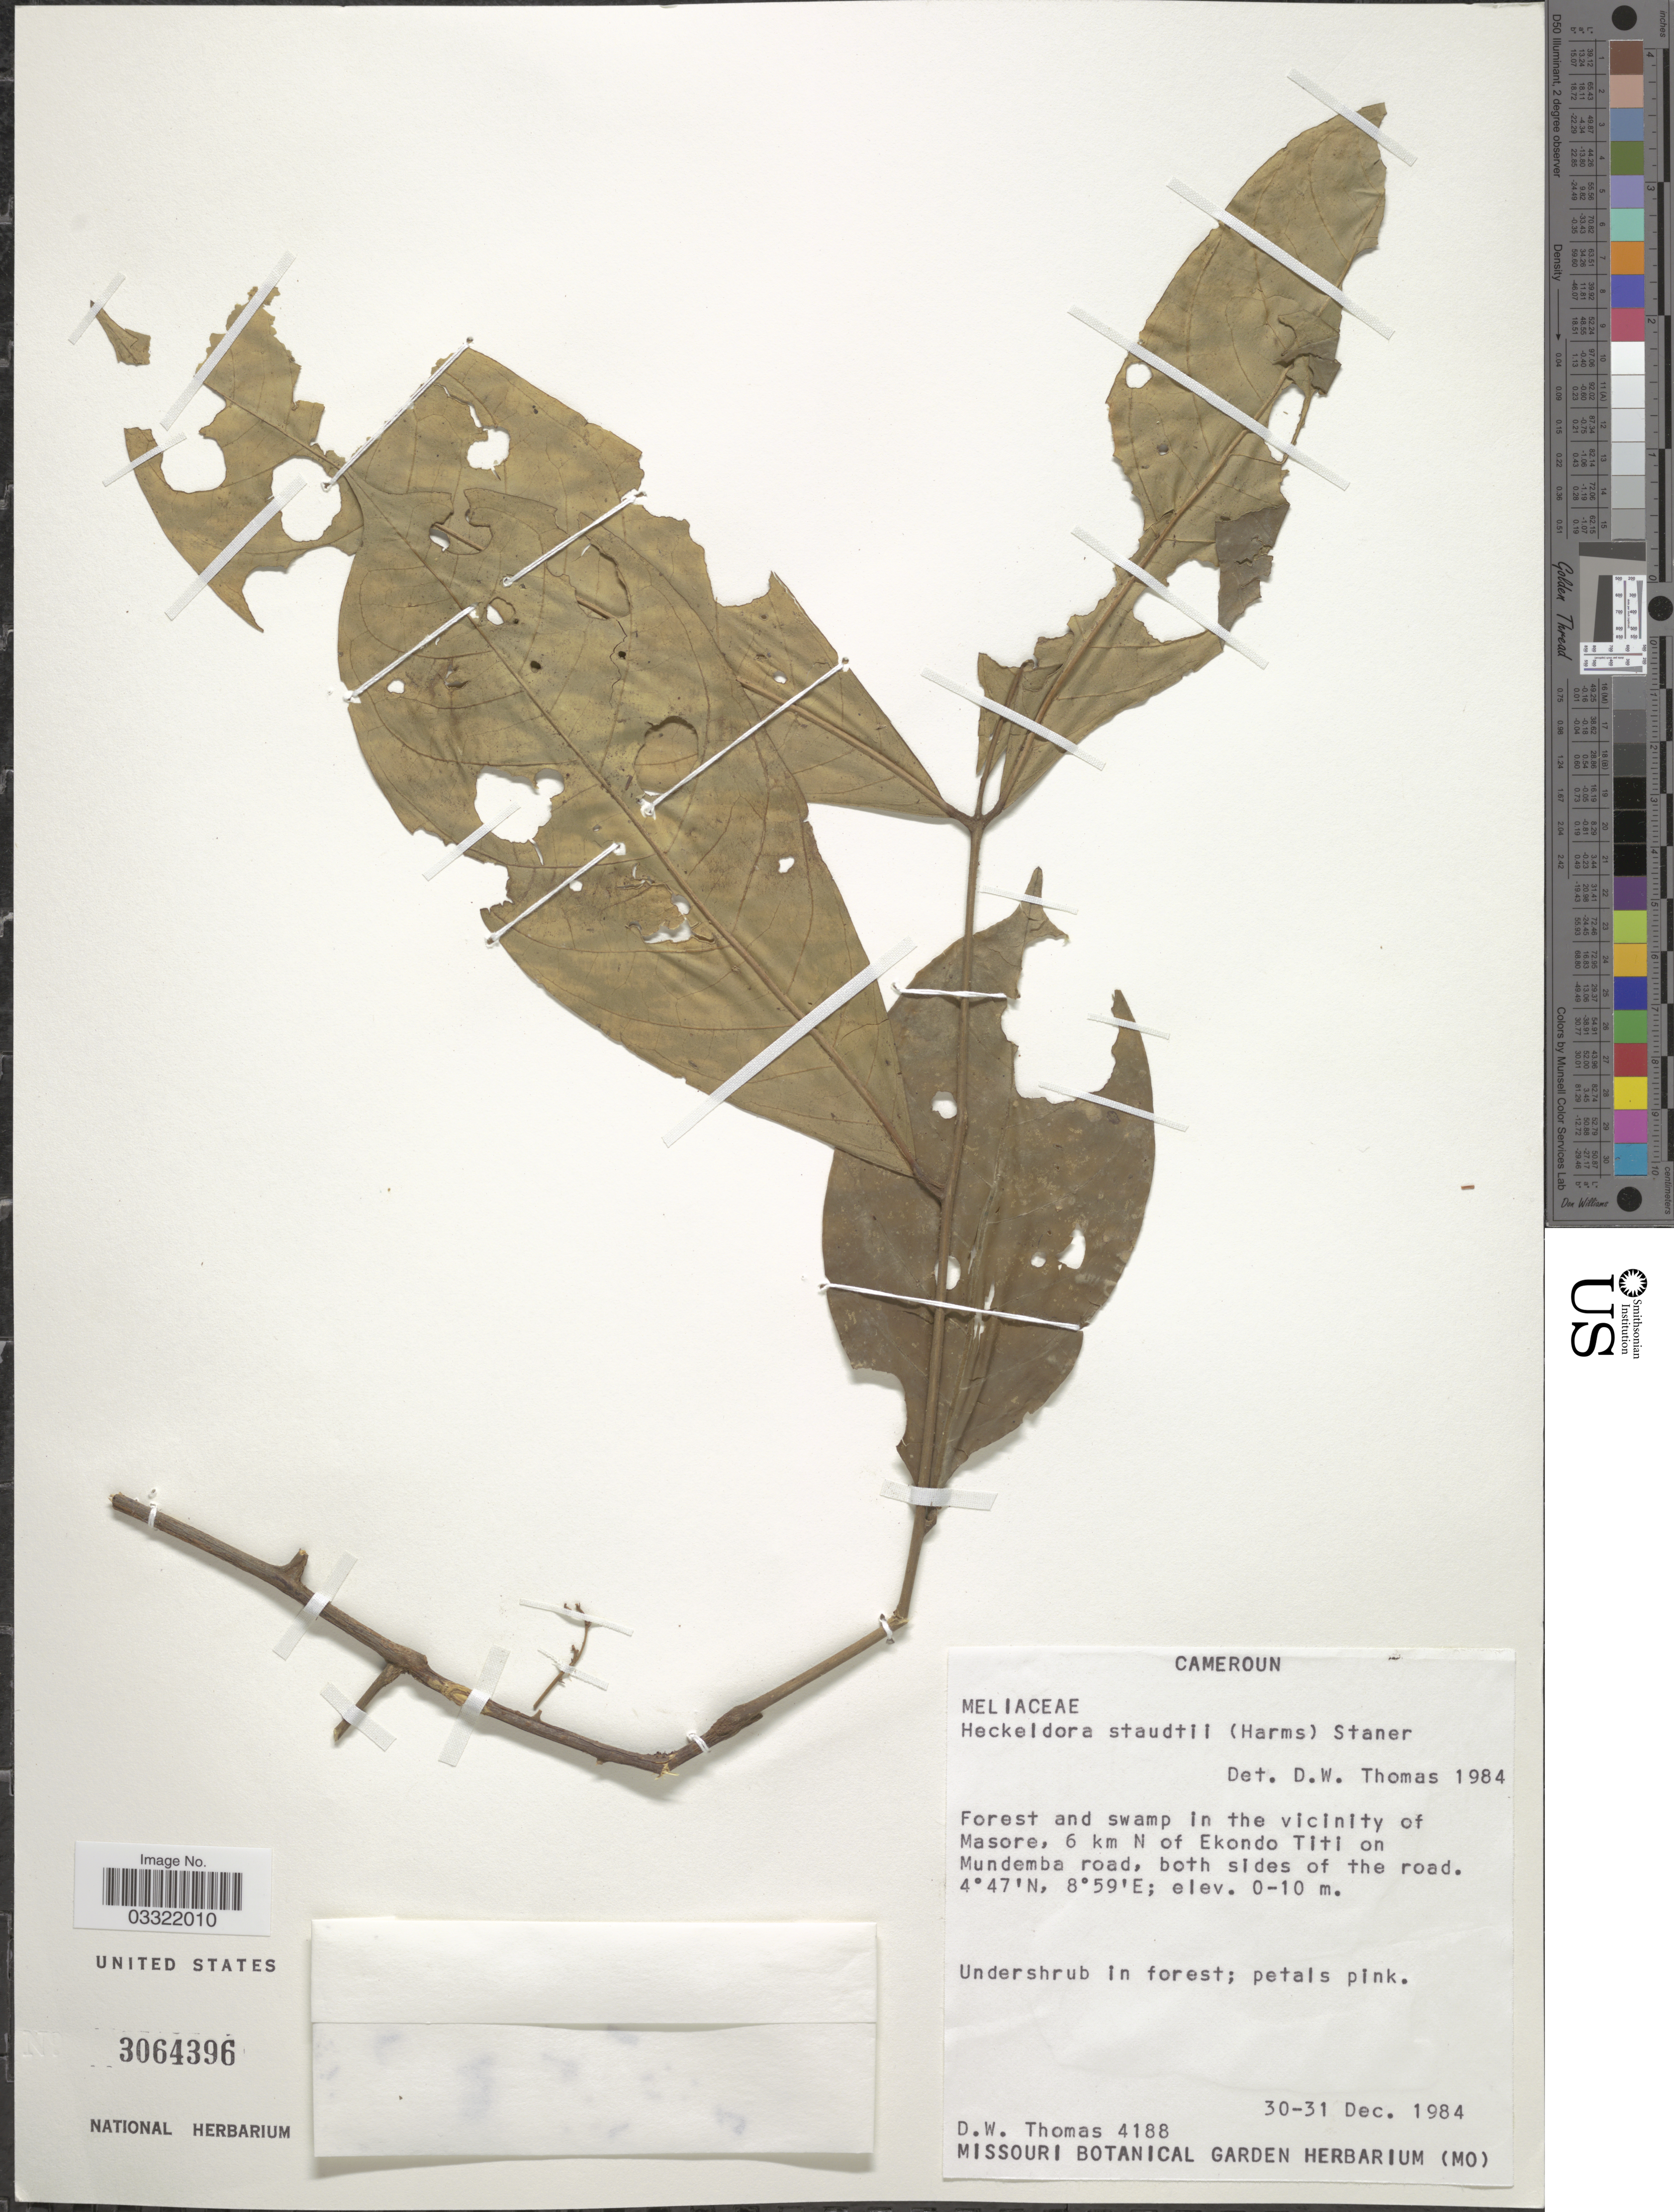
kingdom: Plantae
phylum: Tracheophyta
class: Magnoliopsida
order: Sapindales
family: Meliaceae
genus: Heckeldora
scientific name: Heckeldora staudtii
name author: (Harms) Staner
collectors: D. W. Thomas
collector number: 4188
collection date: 1984-12-30/1984-12-31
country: Cameroon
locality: Forest and swamp in the vicinity of Masore, 6 km N of Ekondo Titi on Mundemba road, both sides of the road.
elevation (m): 0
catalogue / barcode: US 3064396